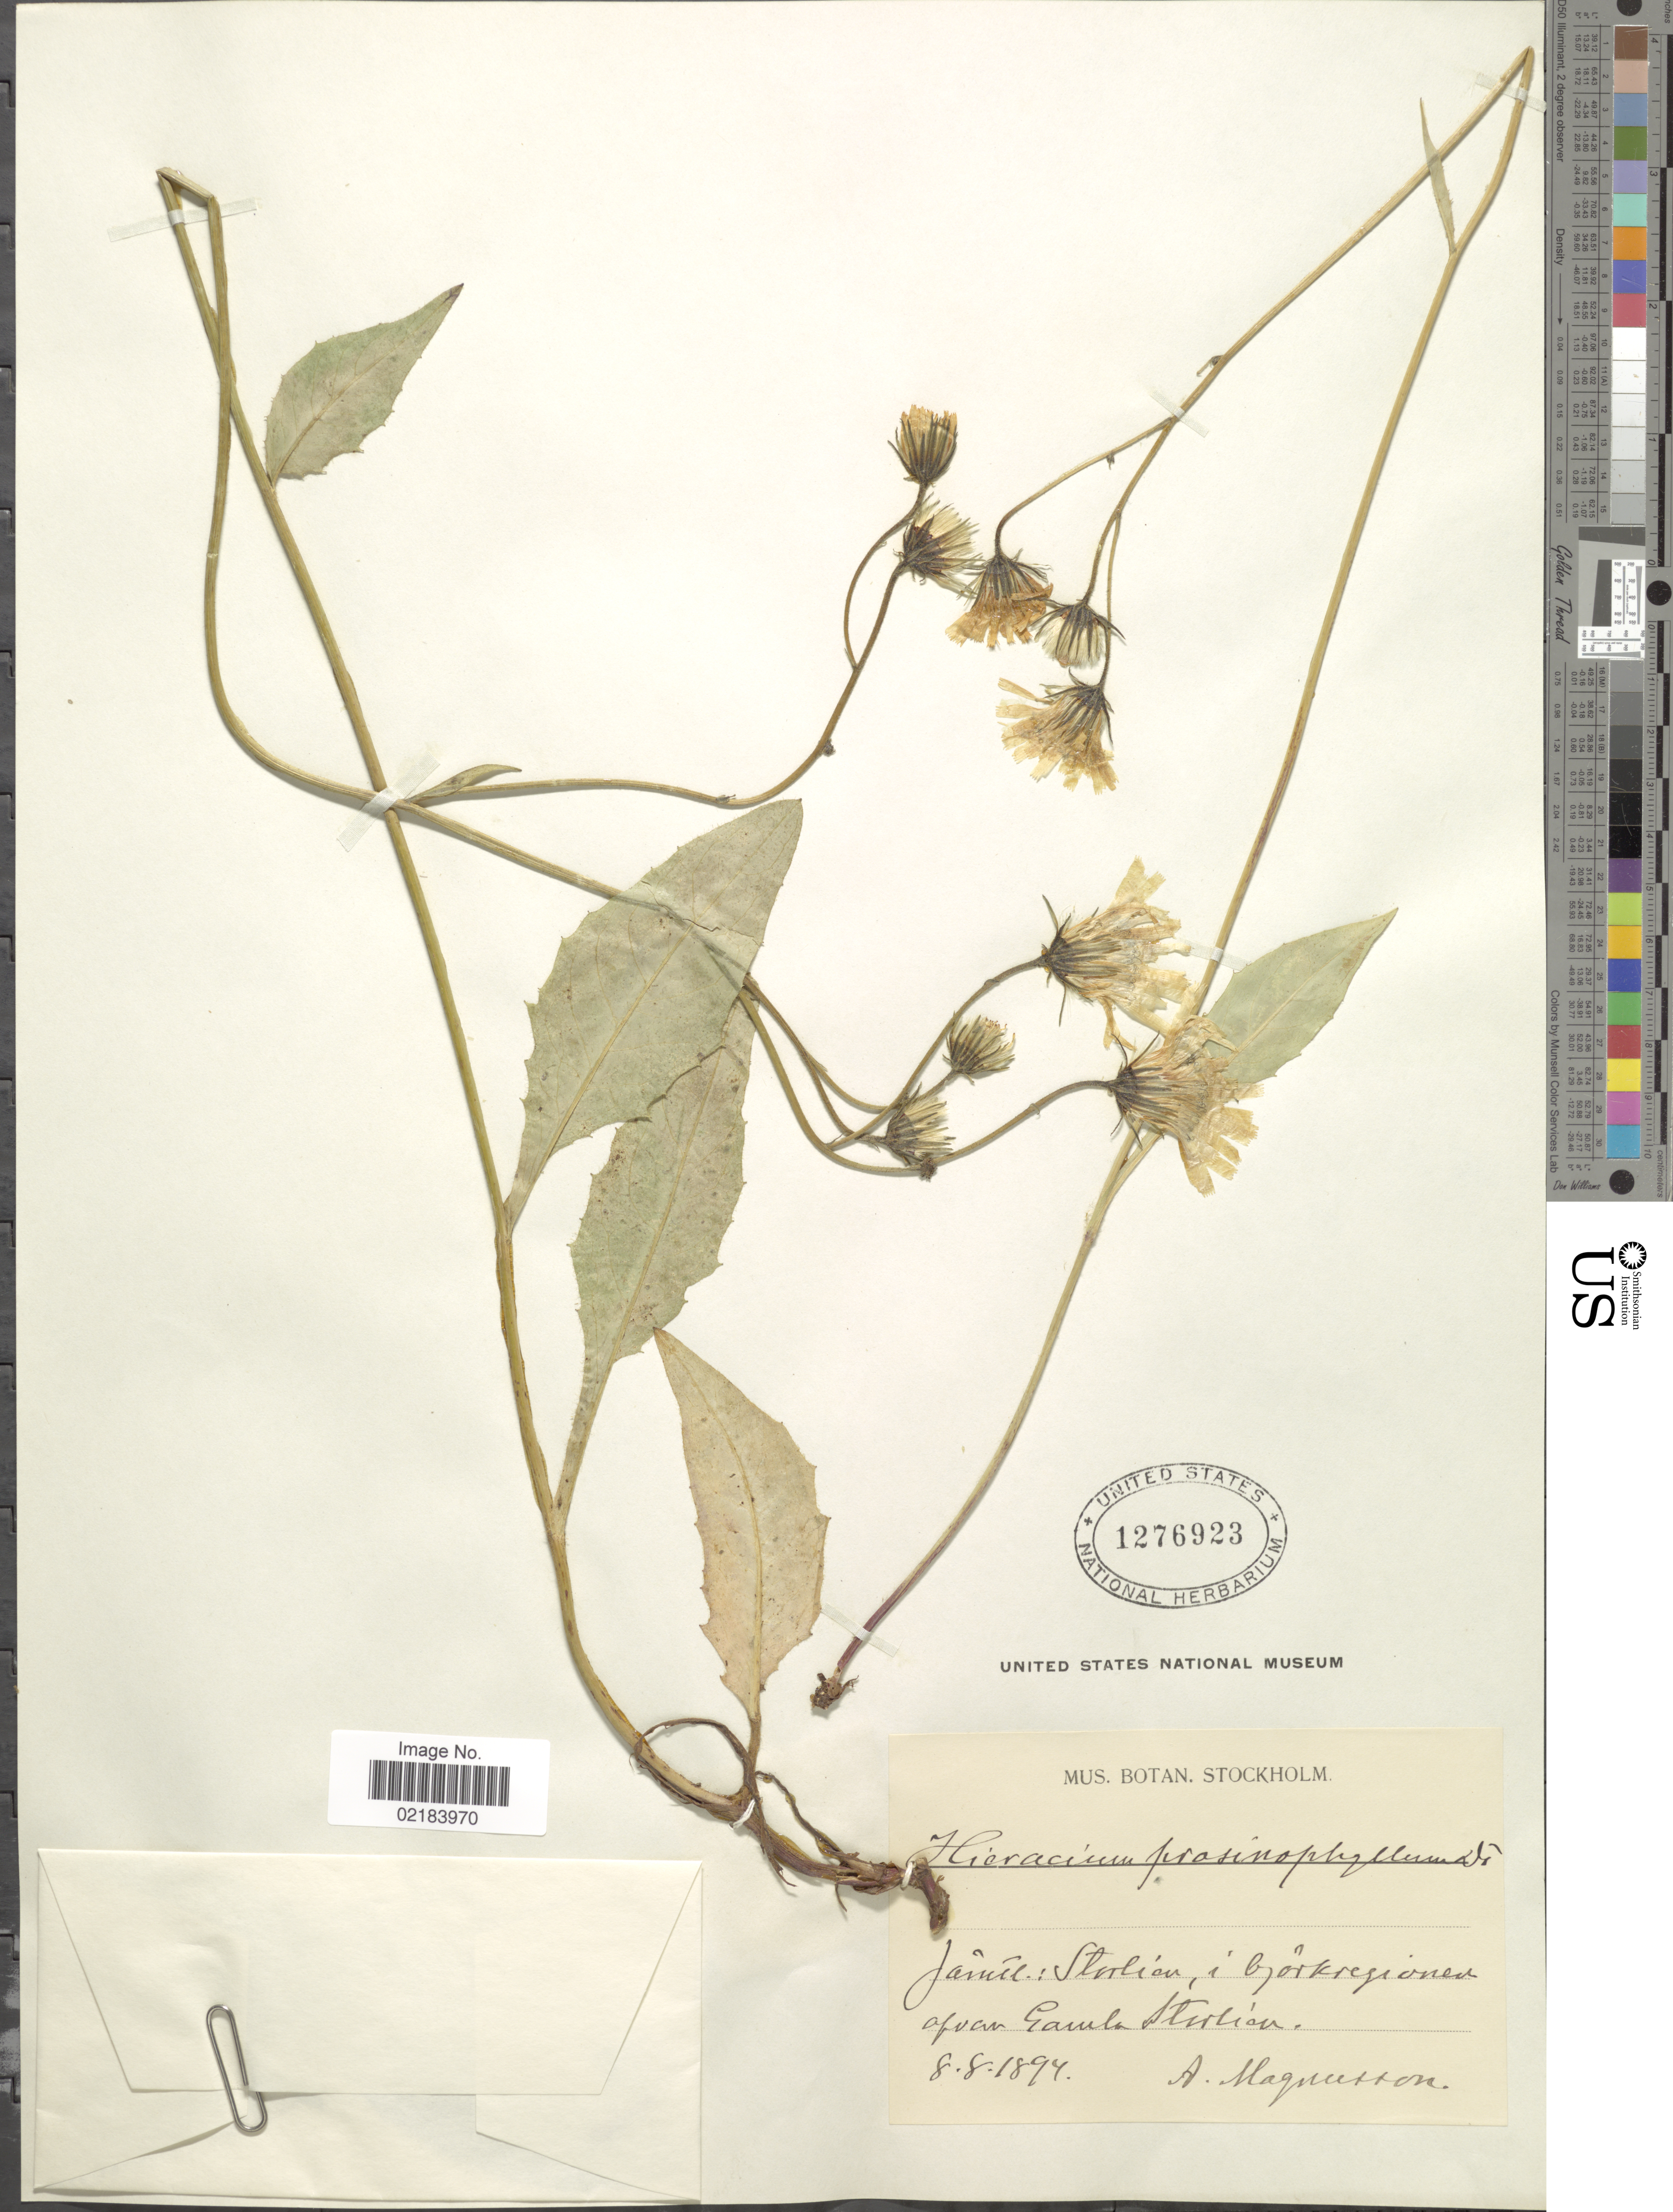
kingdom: Plantae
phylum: Tracheophyta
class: Magnoliopsida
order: Asterales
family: Asteraceae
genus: Hieracium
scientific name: Hieracium prasinophyllum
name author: Sudre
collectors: A. Magnusson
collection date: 1894-08-08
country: Sweden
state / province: Jämtland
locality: Storlien i bjorkregionen afvan Gamla Storlien.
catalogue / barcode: US 1276923